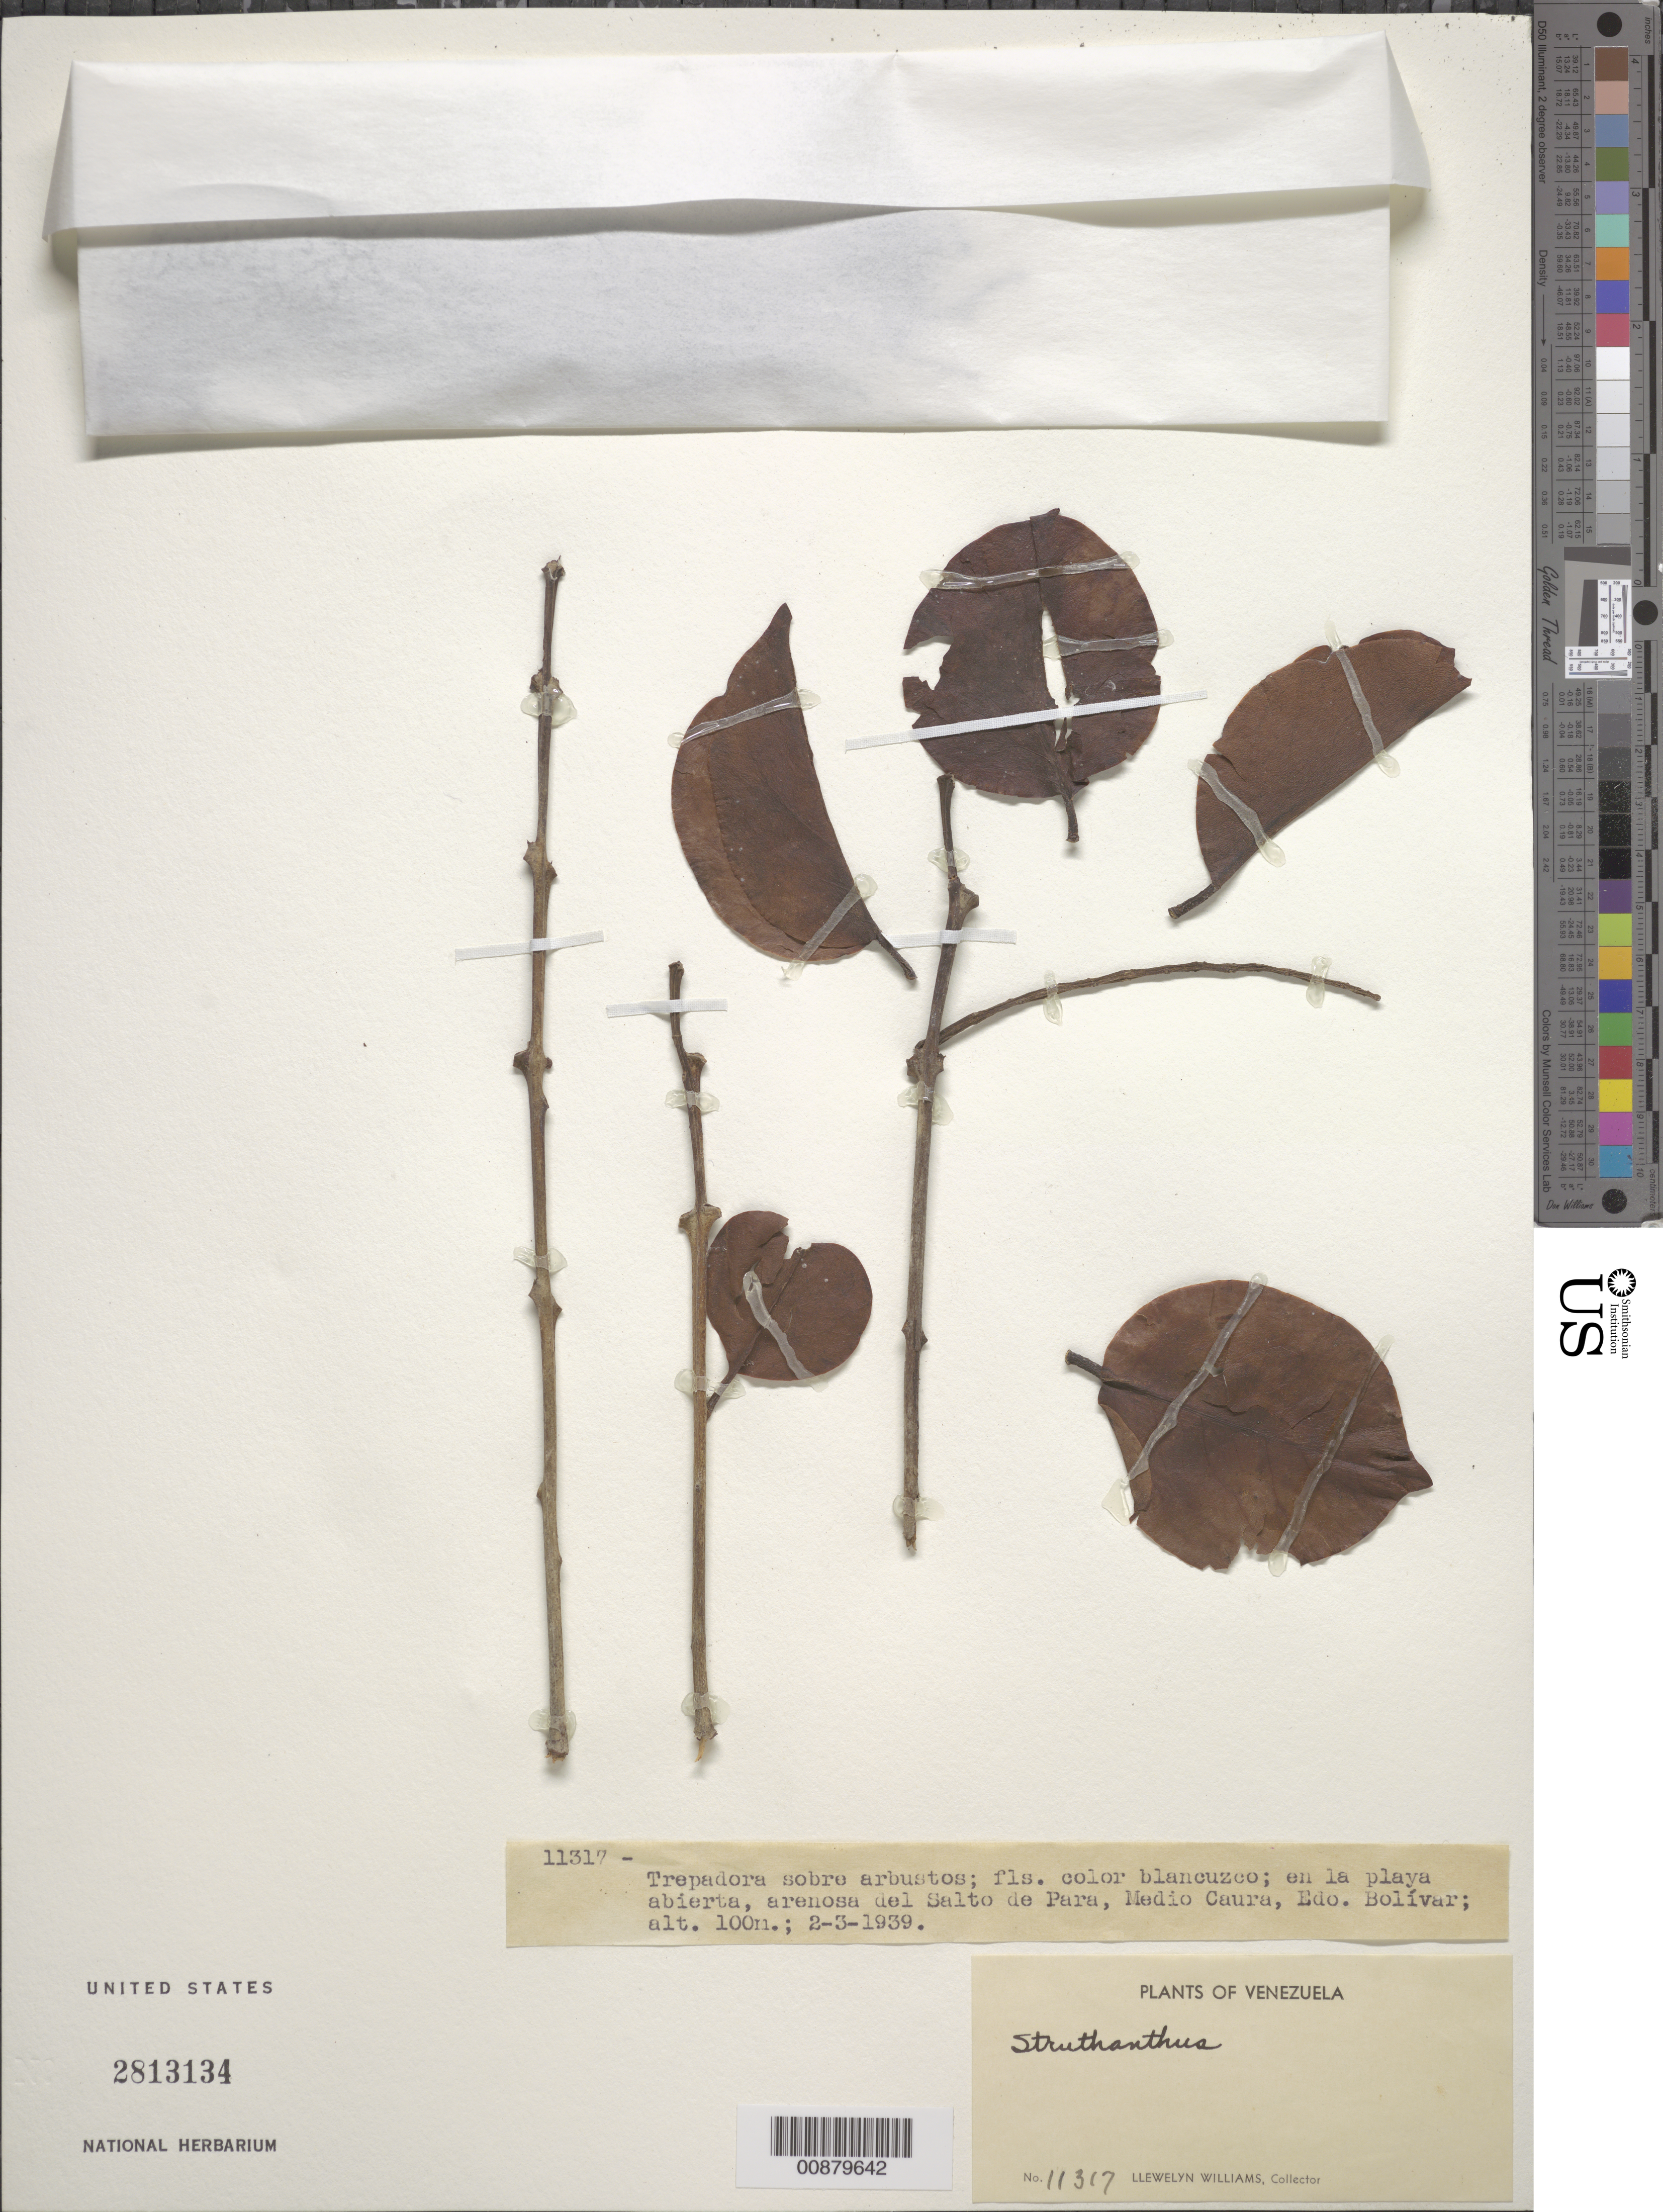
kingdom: Plantae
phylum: Tracheophyta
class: Magnoliopsida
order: Santalales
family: Loranthaceae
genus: Struthanthus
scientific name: Struthanthus sp.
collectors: Ll. Williams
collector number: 11317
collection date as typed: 2-Mar-39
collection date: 1939-03-02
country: Venezuela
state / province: Bolívar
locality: Salto de Para, Medio Caura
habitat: Sobre arbustos; playa abeirta, arenosa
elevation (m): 100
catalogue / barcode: US 2813134